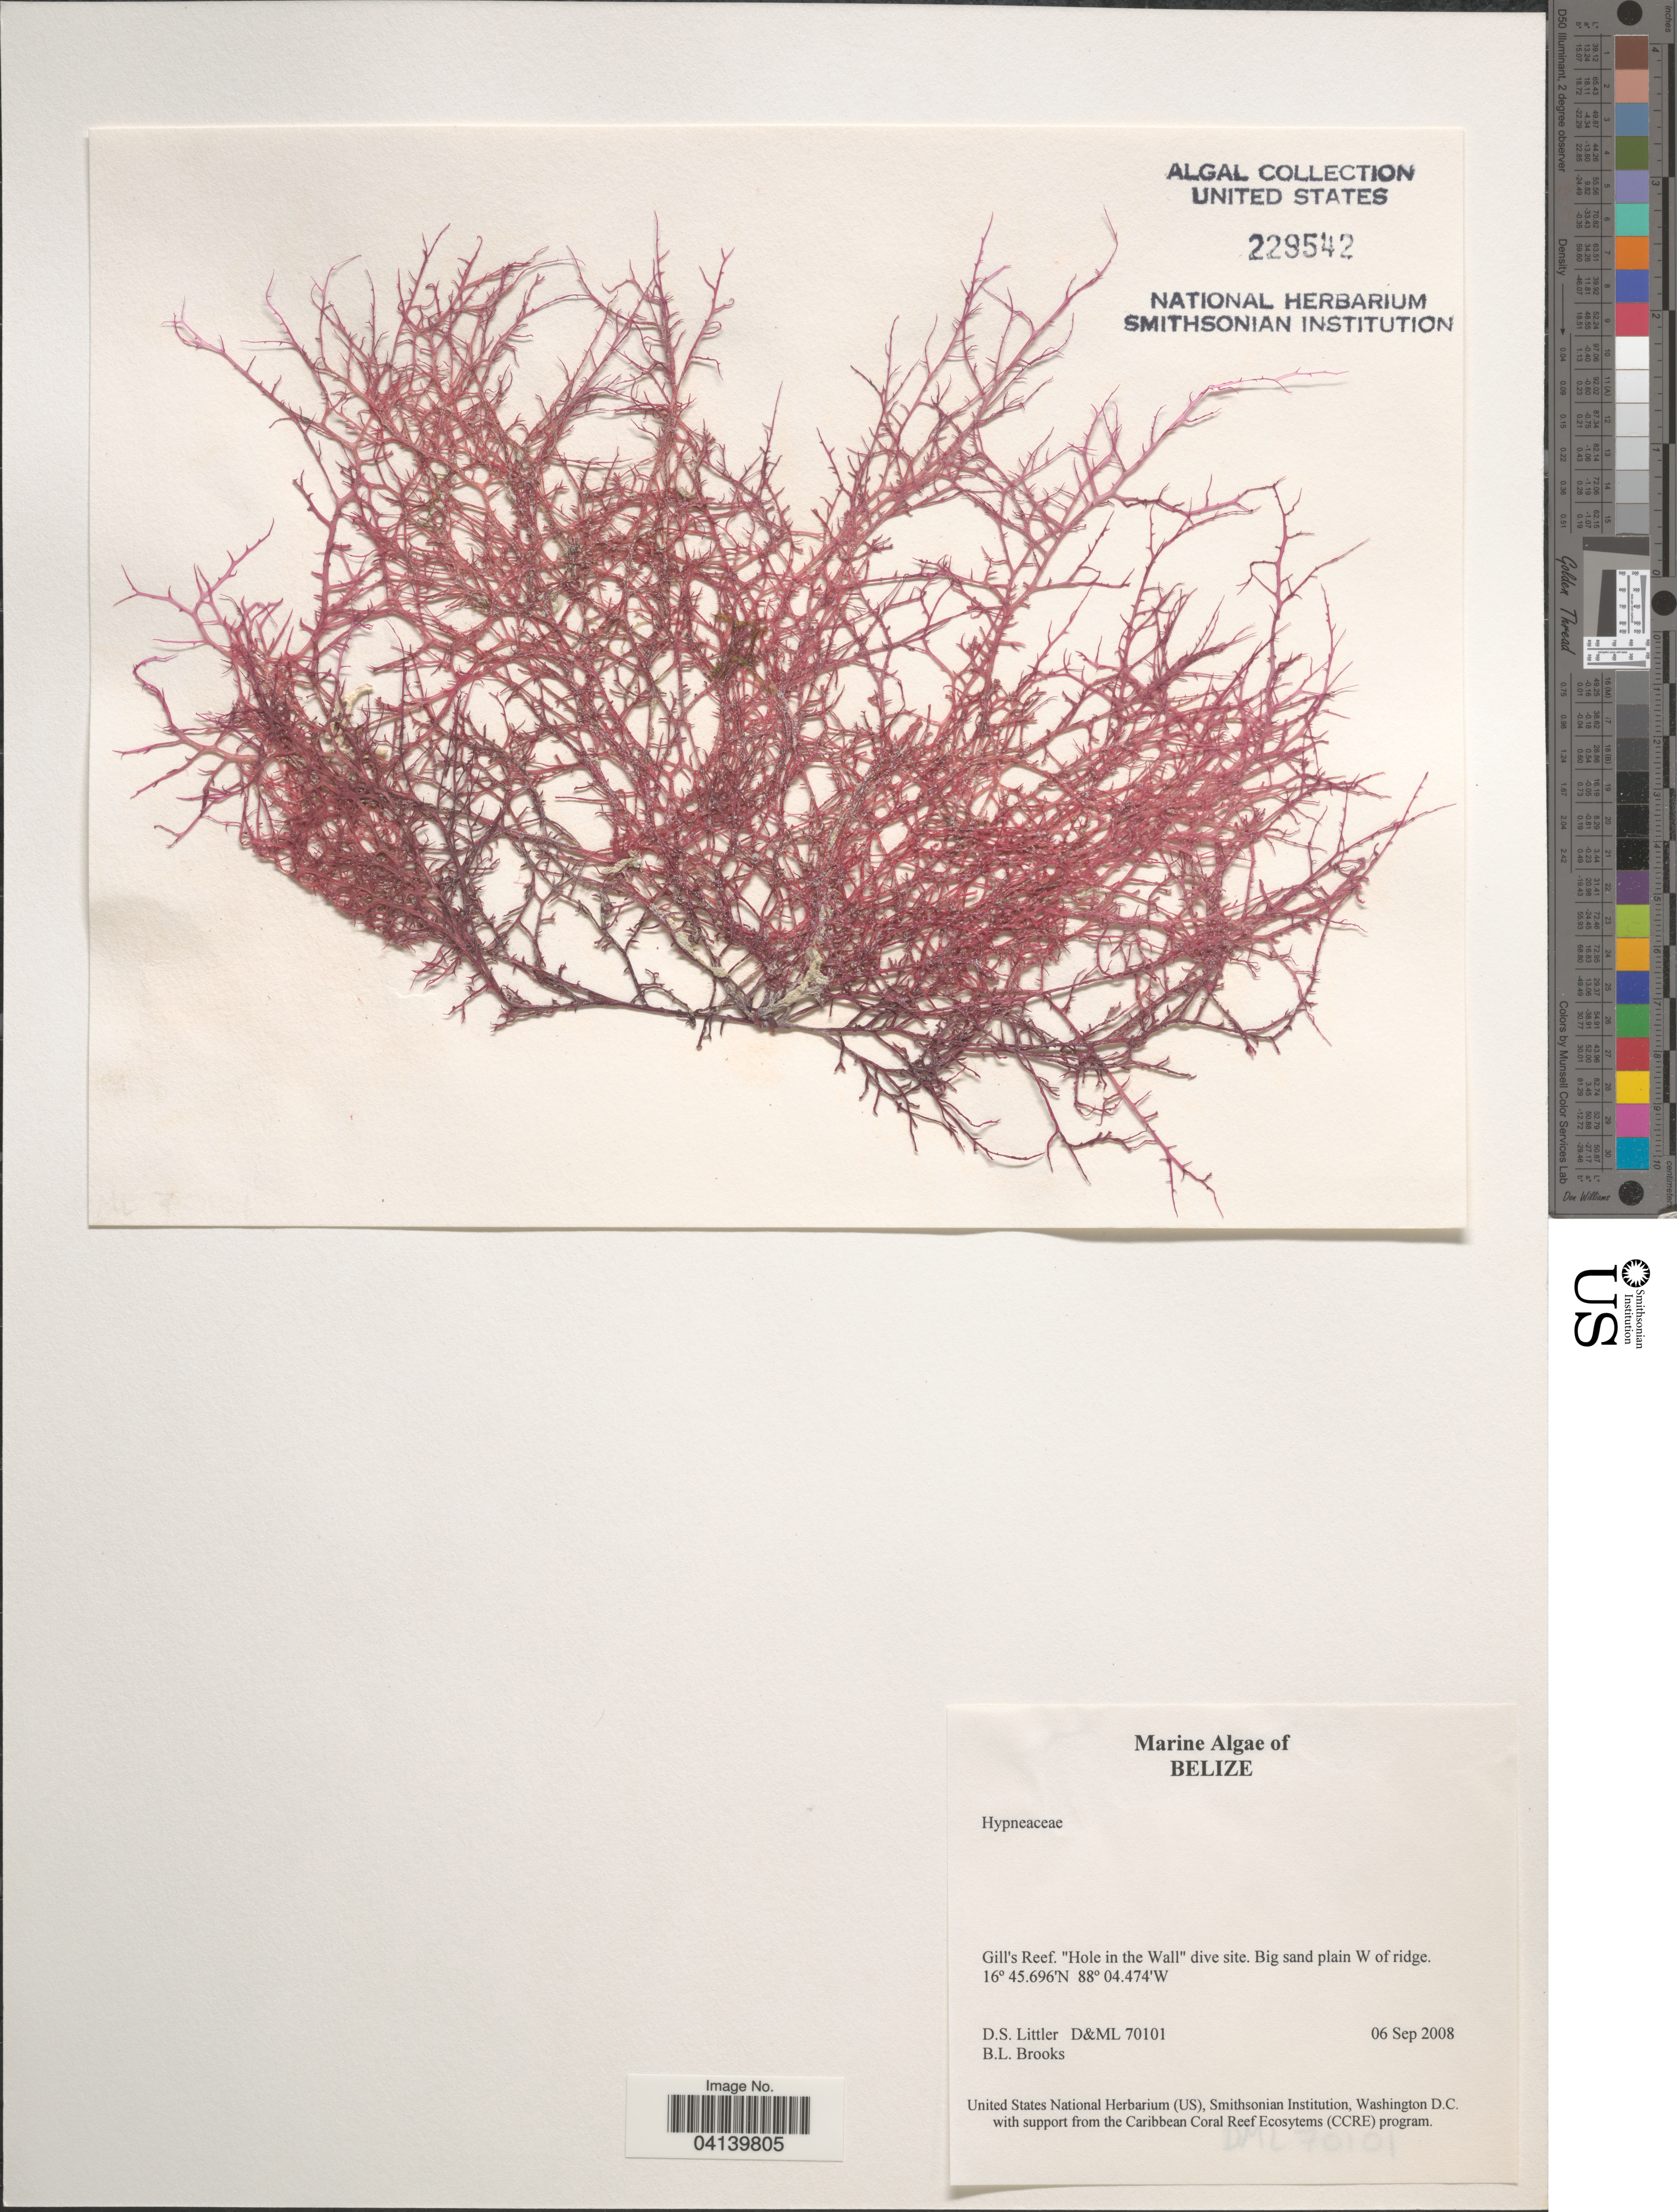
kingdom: Plantae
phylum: Rhodophyta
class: Florideophyceae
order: Gigartinales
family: Hypneaceae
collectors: D. S. Littler & B. Brooks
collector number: D&ML 70101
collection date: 2008-09-06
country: Belize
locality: Gill's Reef. "Hole in the Wall" dive site. Big sand plain W of ridge.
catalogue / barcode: US 229542